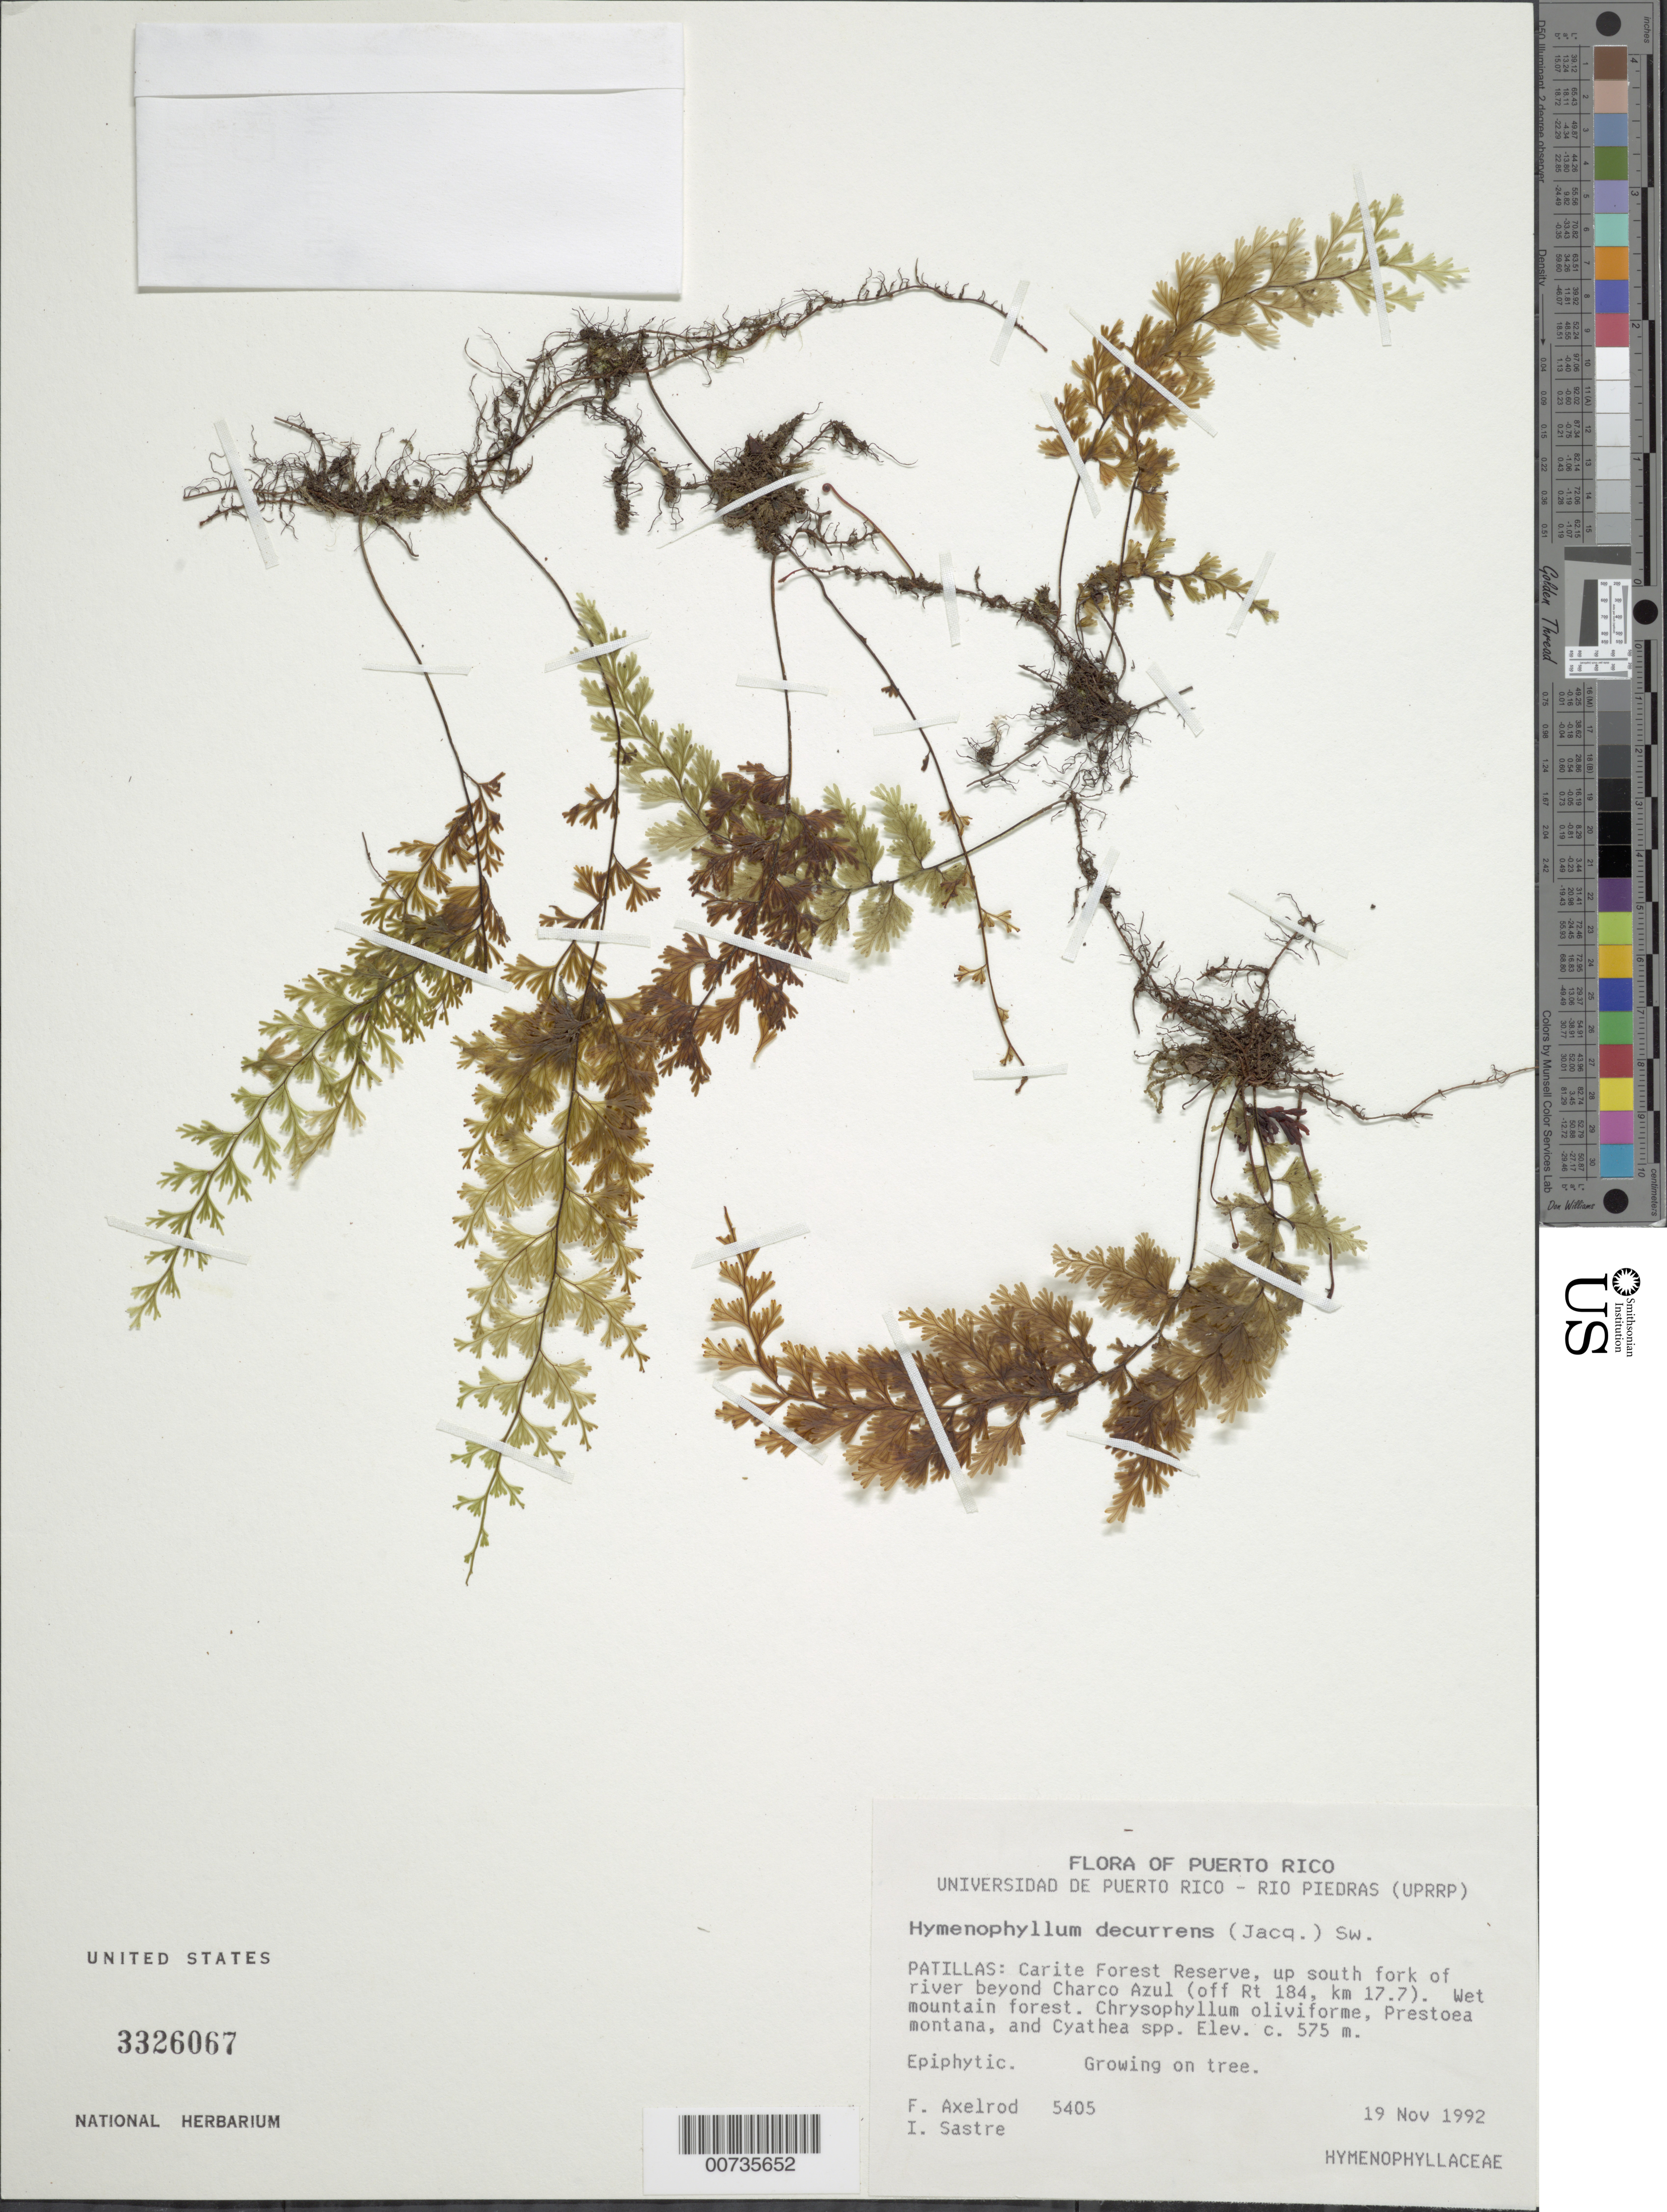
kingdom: Plantae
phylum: Tracheophyta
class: Polypodiopsida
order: Hymenophyllales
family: Hymenophyllaceae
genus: Hymenophyllum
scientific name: Hymenophyllum decurrens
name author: (Jacq.) Sw.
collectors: F. S. Axelrod & I. Sastre-de Jesús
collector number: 5405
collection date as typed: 19 Nov 1992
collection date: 1992-11-19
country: Puerto Rico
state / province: Patillas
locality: Patillas: Carite Forest Reserve, up S fork of river beyond Charco Azul (off Rte 184, km 17.7)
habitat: Wet mountain forest, Chrysophyllum oliviforme, Prestoea montana, and Cyathea ssp.; on tree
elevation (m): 575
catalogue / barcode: US 3326067